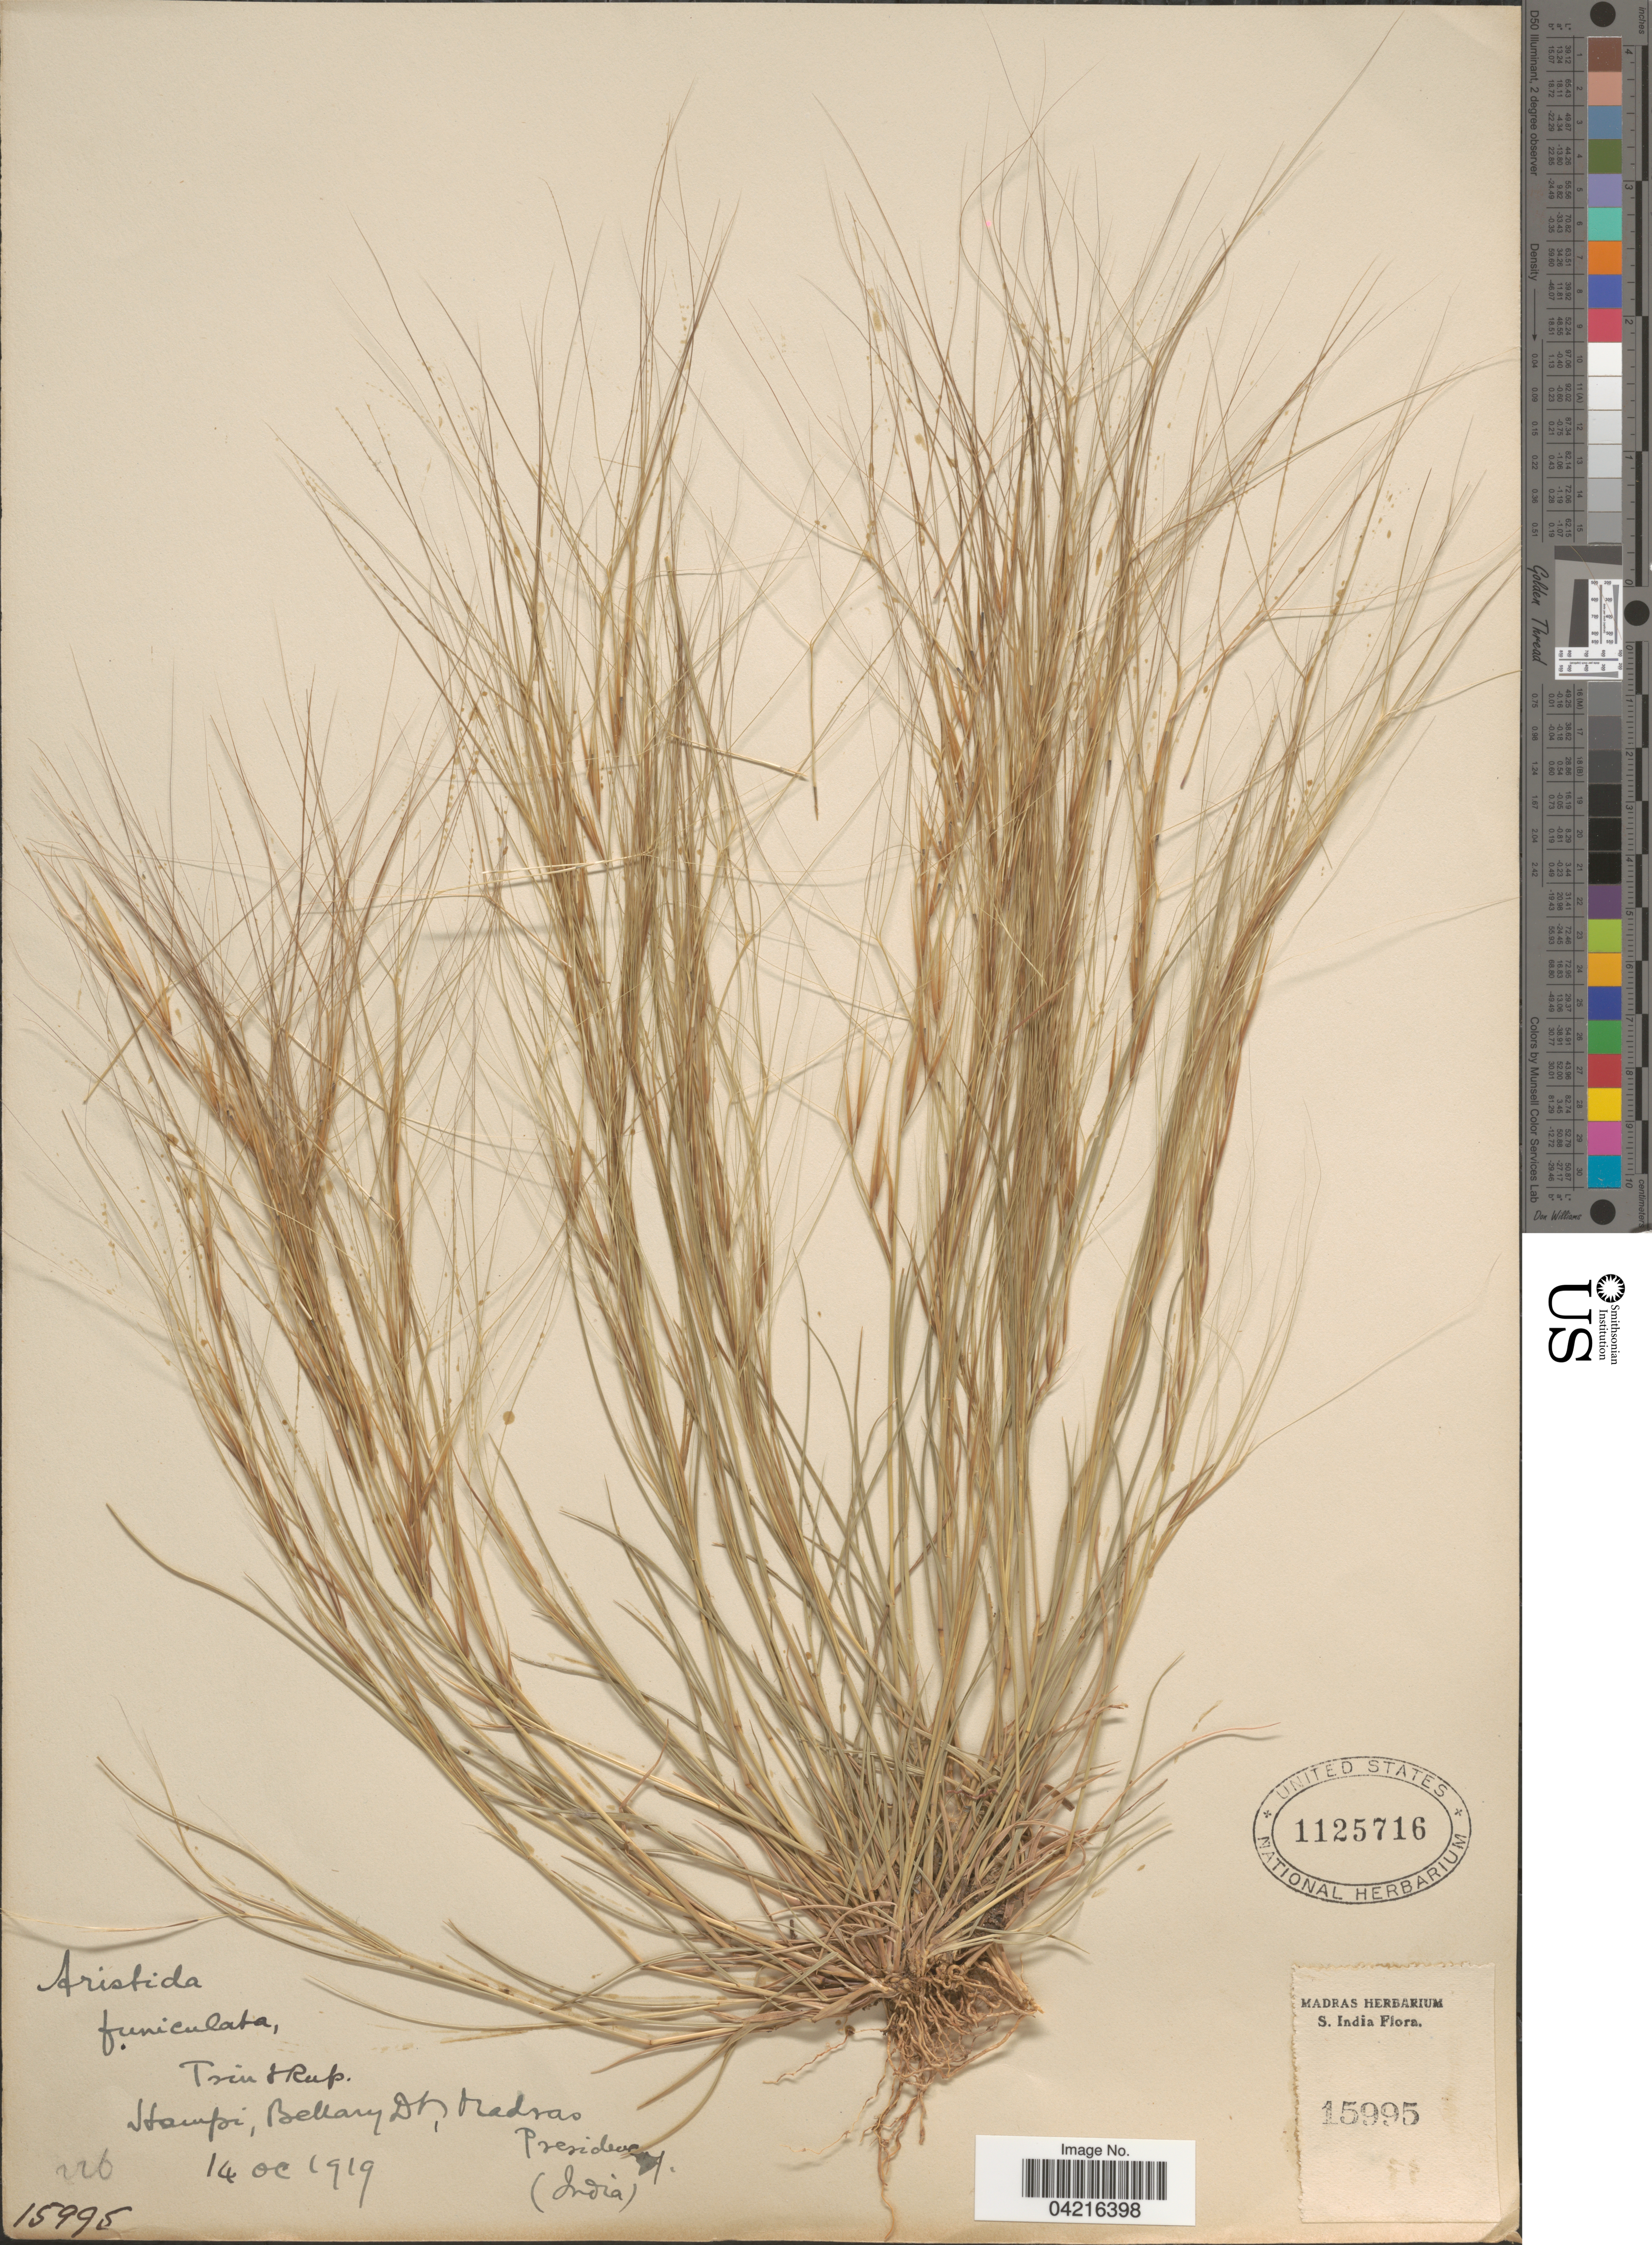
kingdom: Plantae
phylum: Tracheophyta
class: Liliopsida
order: Poales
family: Poaceae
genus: Aristida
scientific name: Aristida funiculata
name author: Trin. & Rupr.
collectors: Ex herb. Madras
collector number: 226/15995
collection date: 1919-10-14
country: India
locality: Hampi, Bellanu Dt, Madras Presidency.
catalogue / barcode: US 1125716